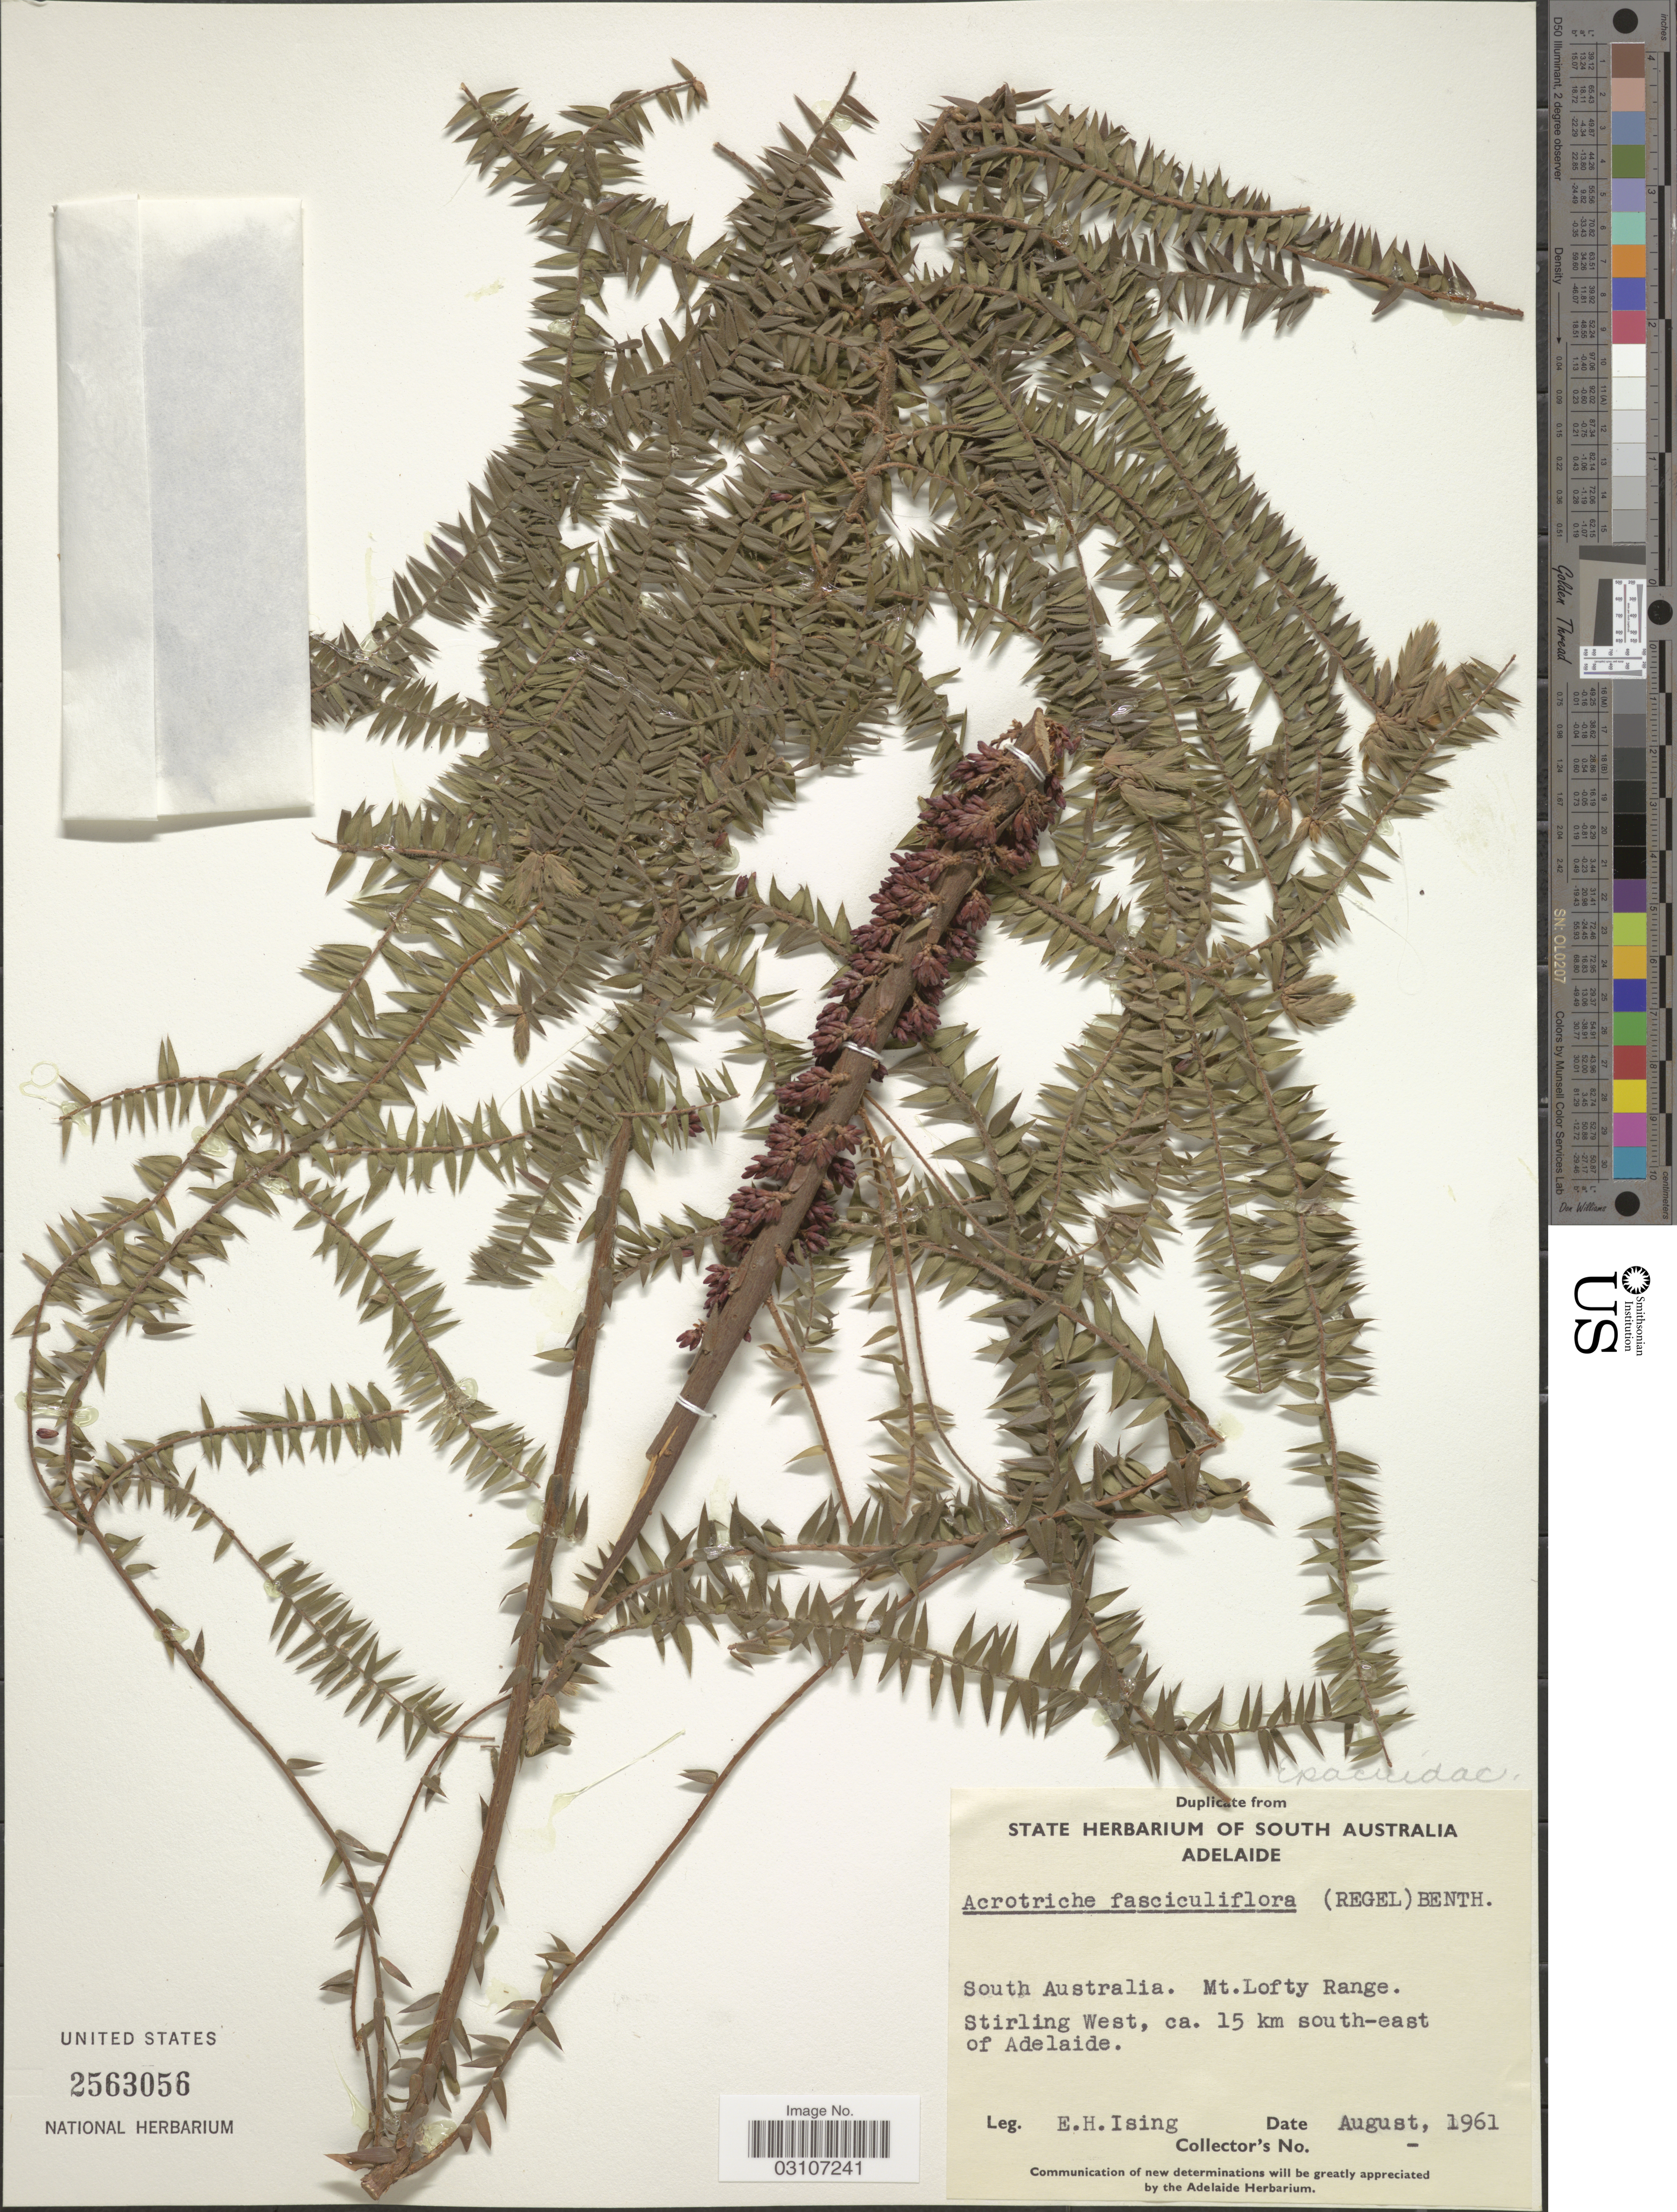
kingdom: Plantae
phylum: Tracheophyta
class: Magnoliopsida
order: Ericales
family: Ericaceae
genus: Acrotriche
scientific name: Acrotriche fasciculiflora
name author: (Regel) Benth.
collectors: E. Ising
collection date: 1961-08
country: Australia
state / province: South Australia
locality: Mt. Lofty Range. Stirling West, ca. 15 km south-east of Adelaide.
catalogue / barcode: US 2563056